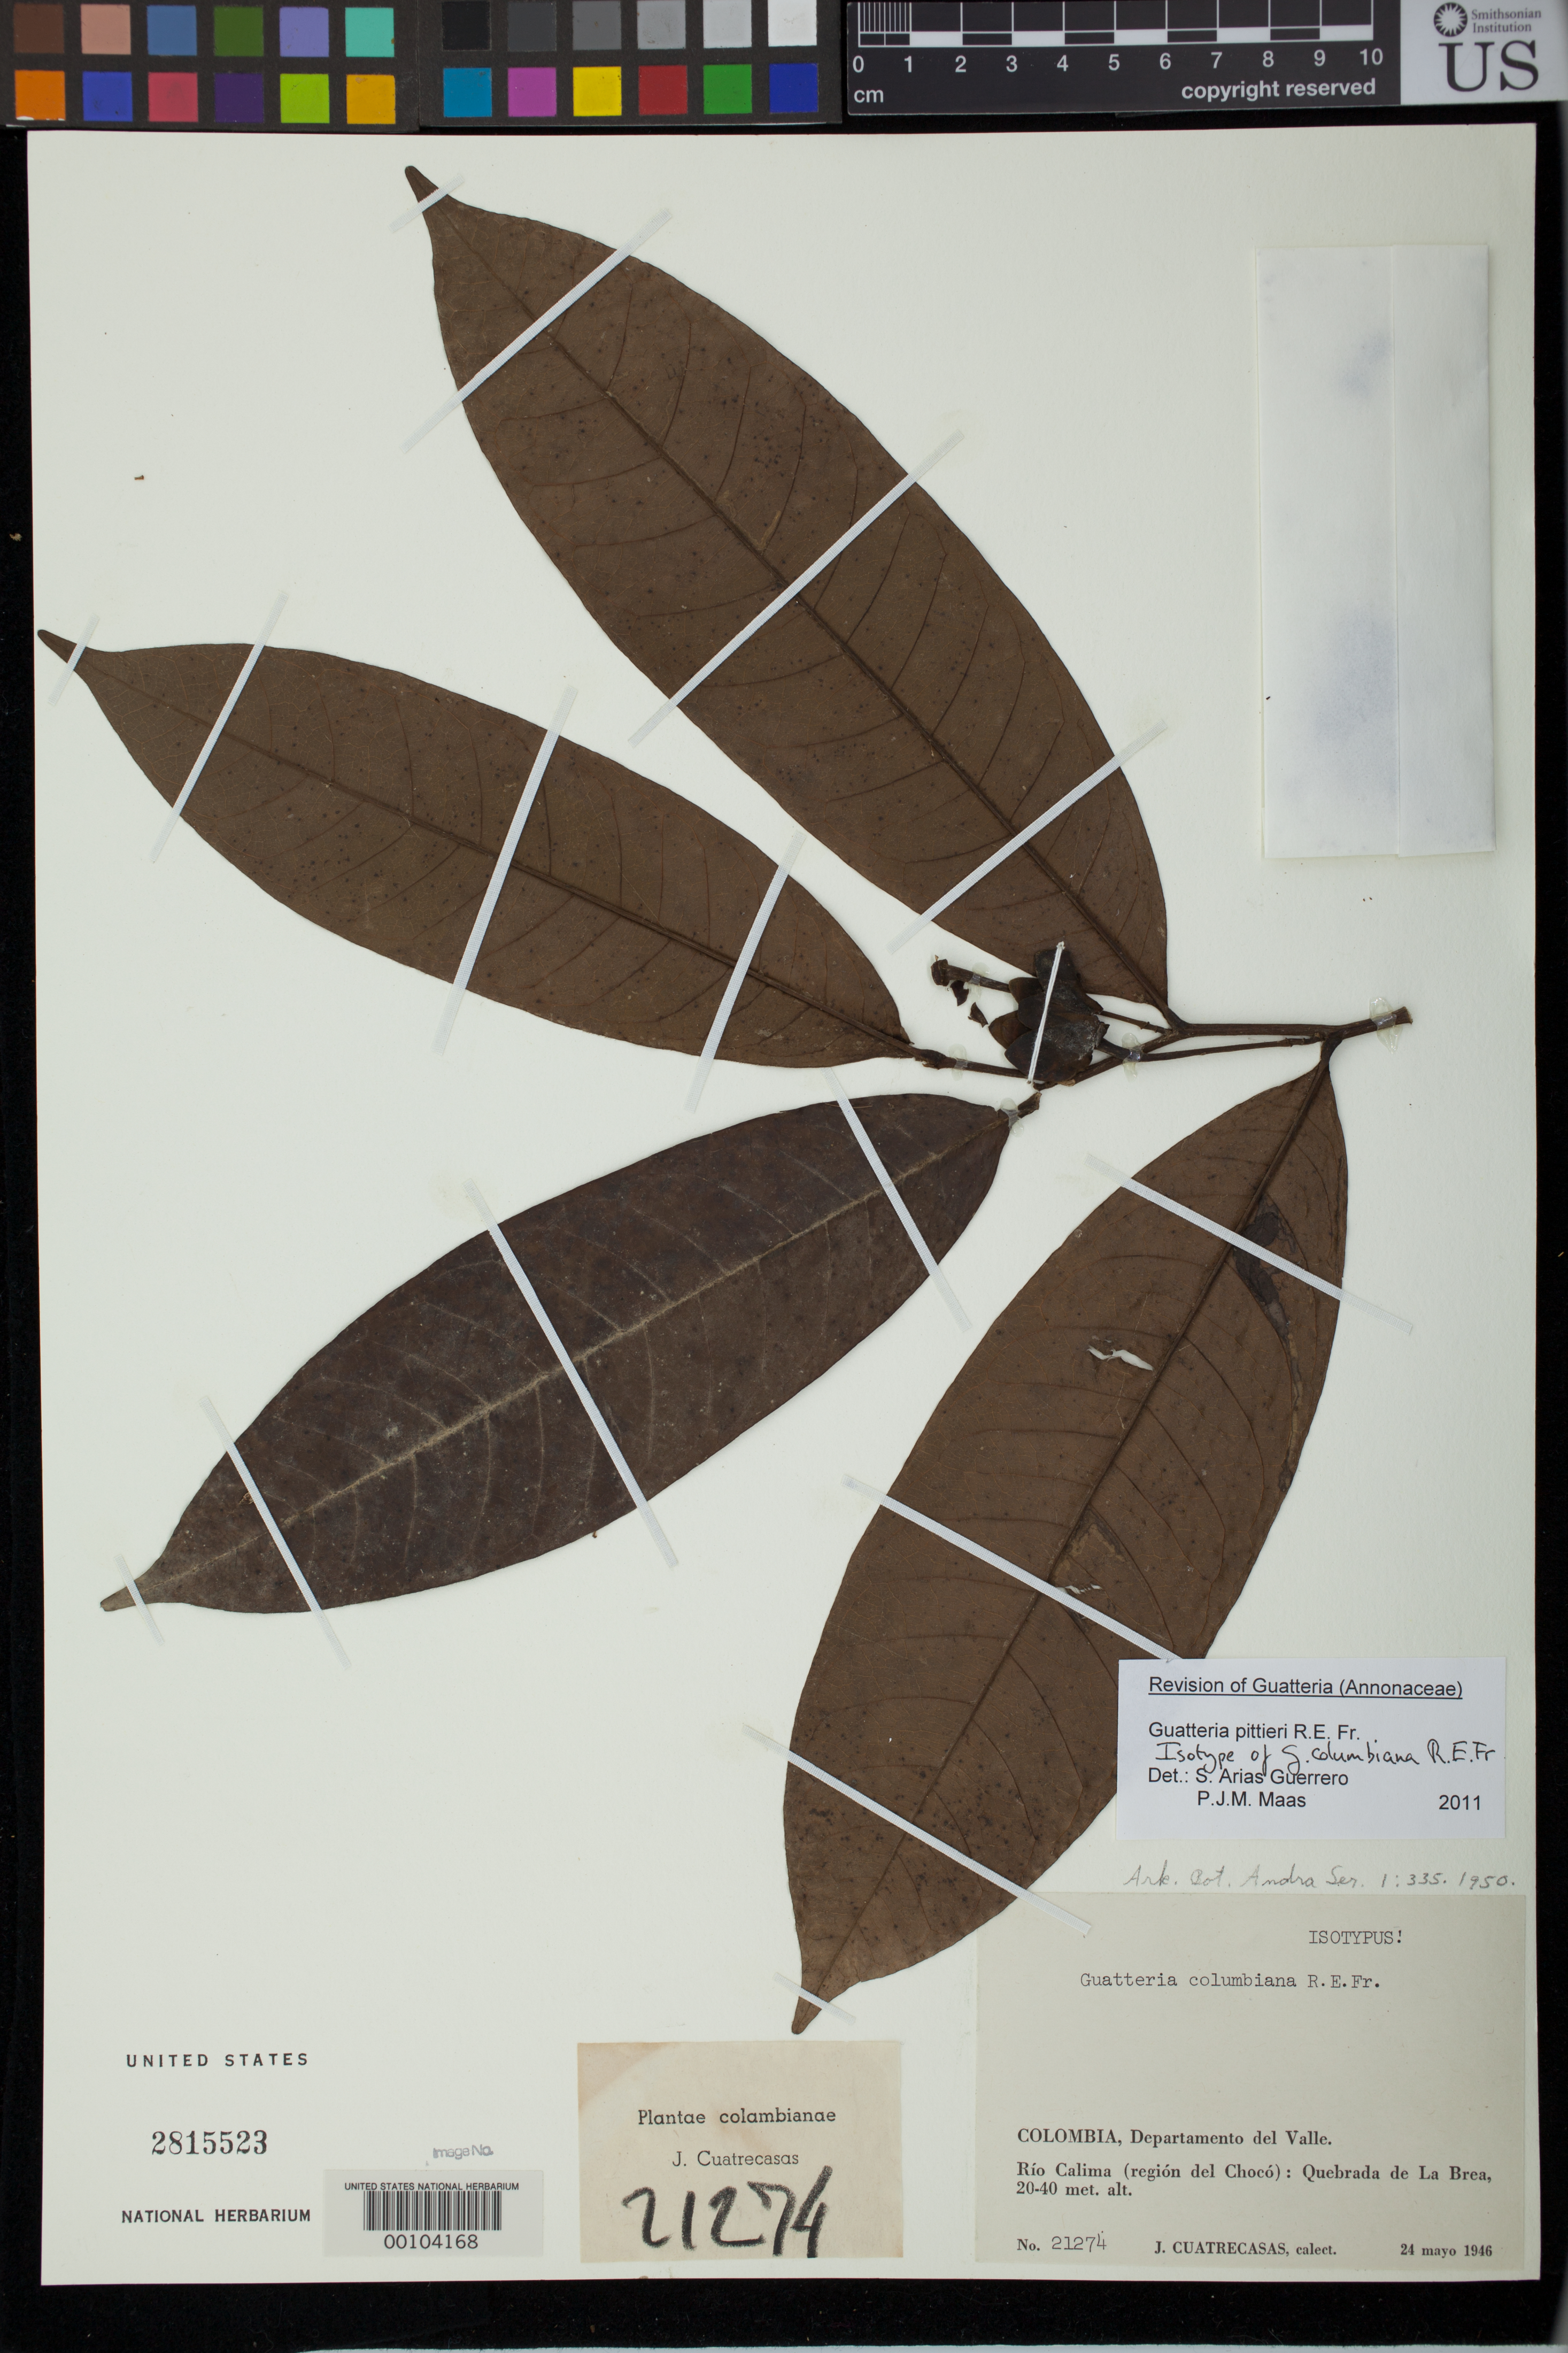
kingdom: Plantae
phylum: Tracheophyta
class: Magnoliopsida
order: Magnoliales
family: Annonaceae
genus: Guatteria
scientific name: Guatteria columbiana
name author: R.E. Fr.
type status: Isotype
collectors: J. Cuatrecasas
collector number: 21274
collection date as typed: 24 May 1946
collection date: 1946-05-24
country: Colombia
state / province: Valle del Cauca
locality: Rio Calima, Quebrada de La Brea.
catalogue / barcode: US 2815523